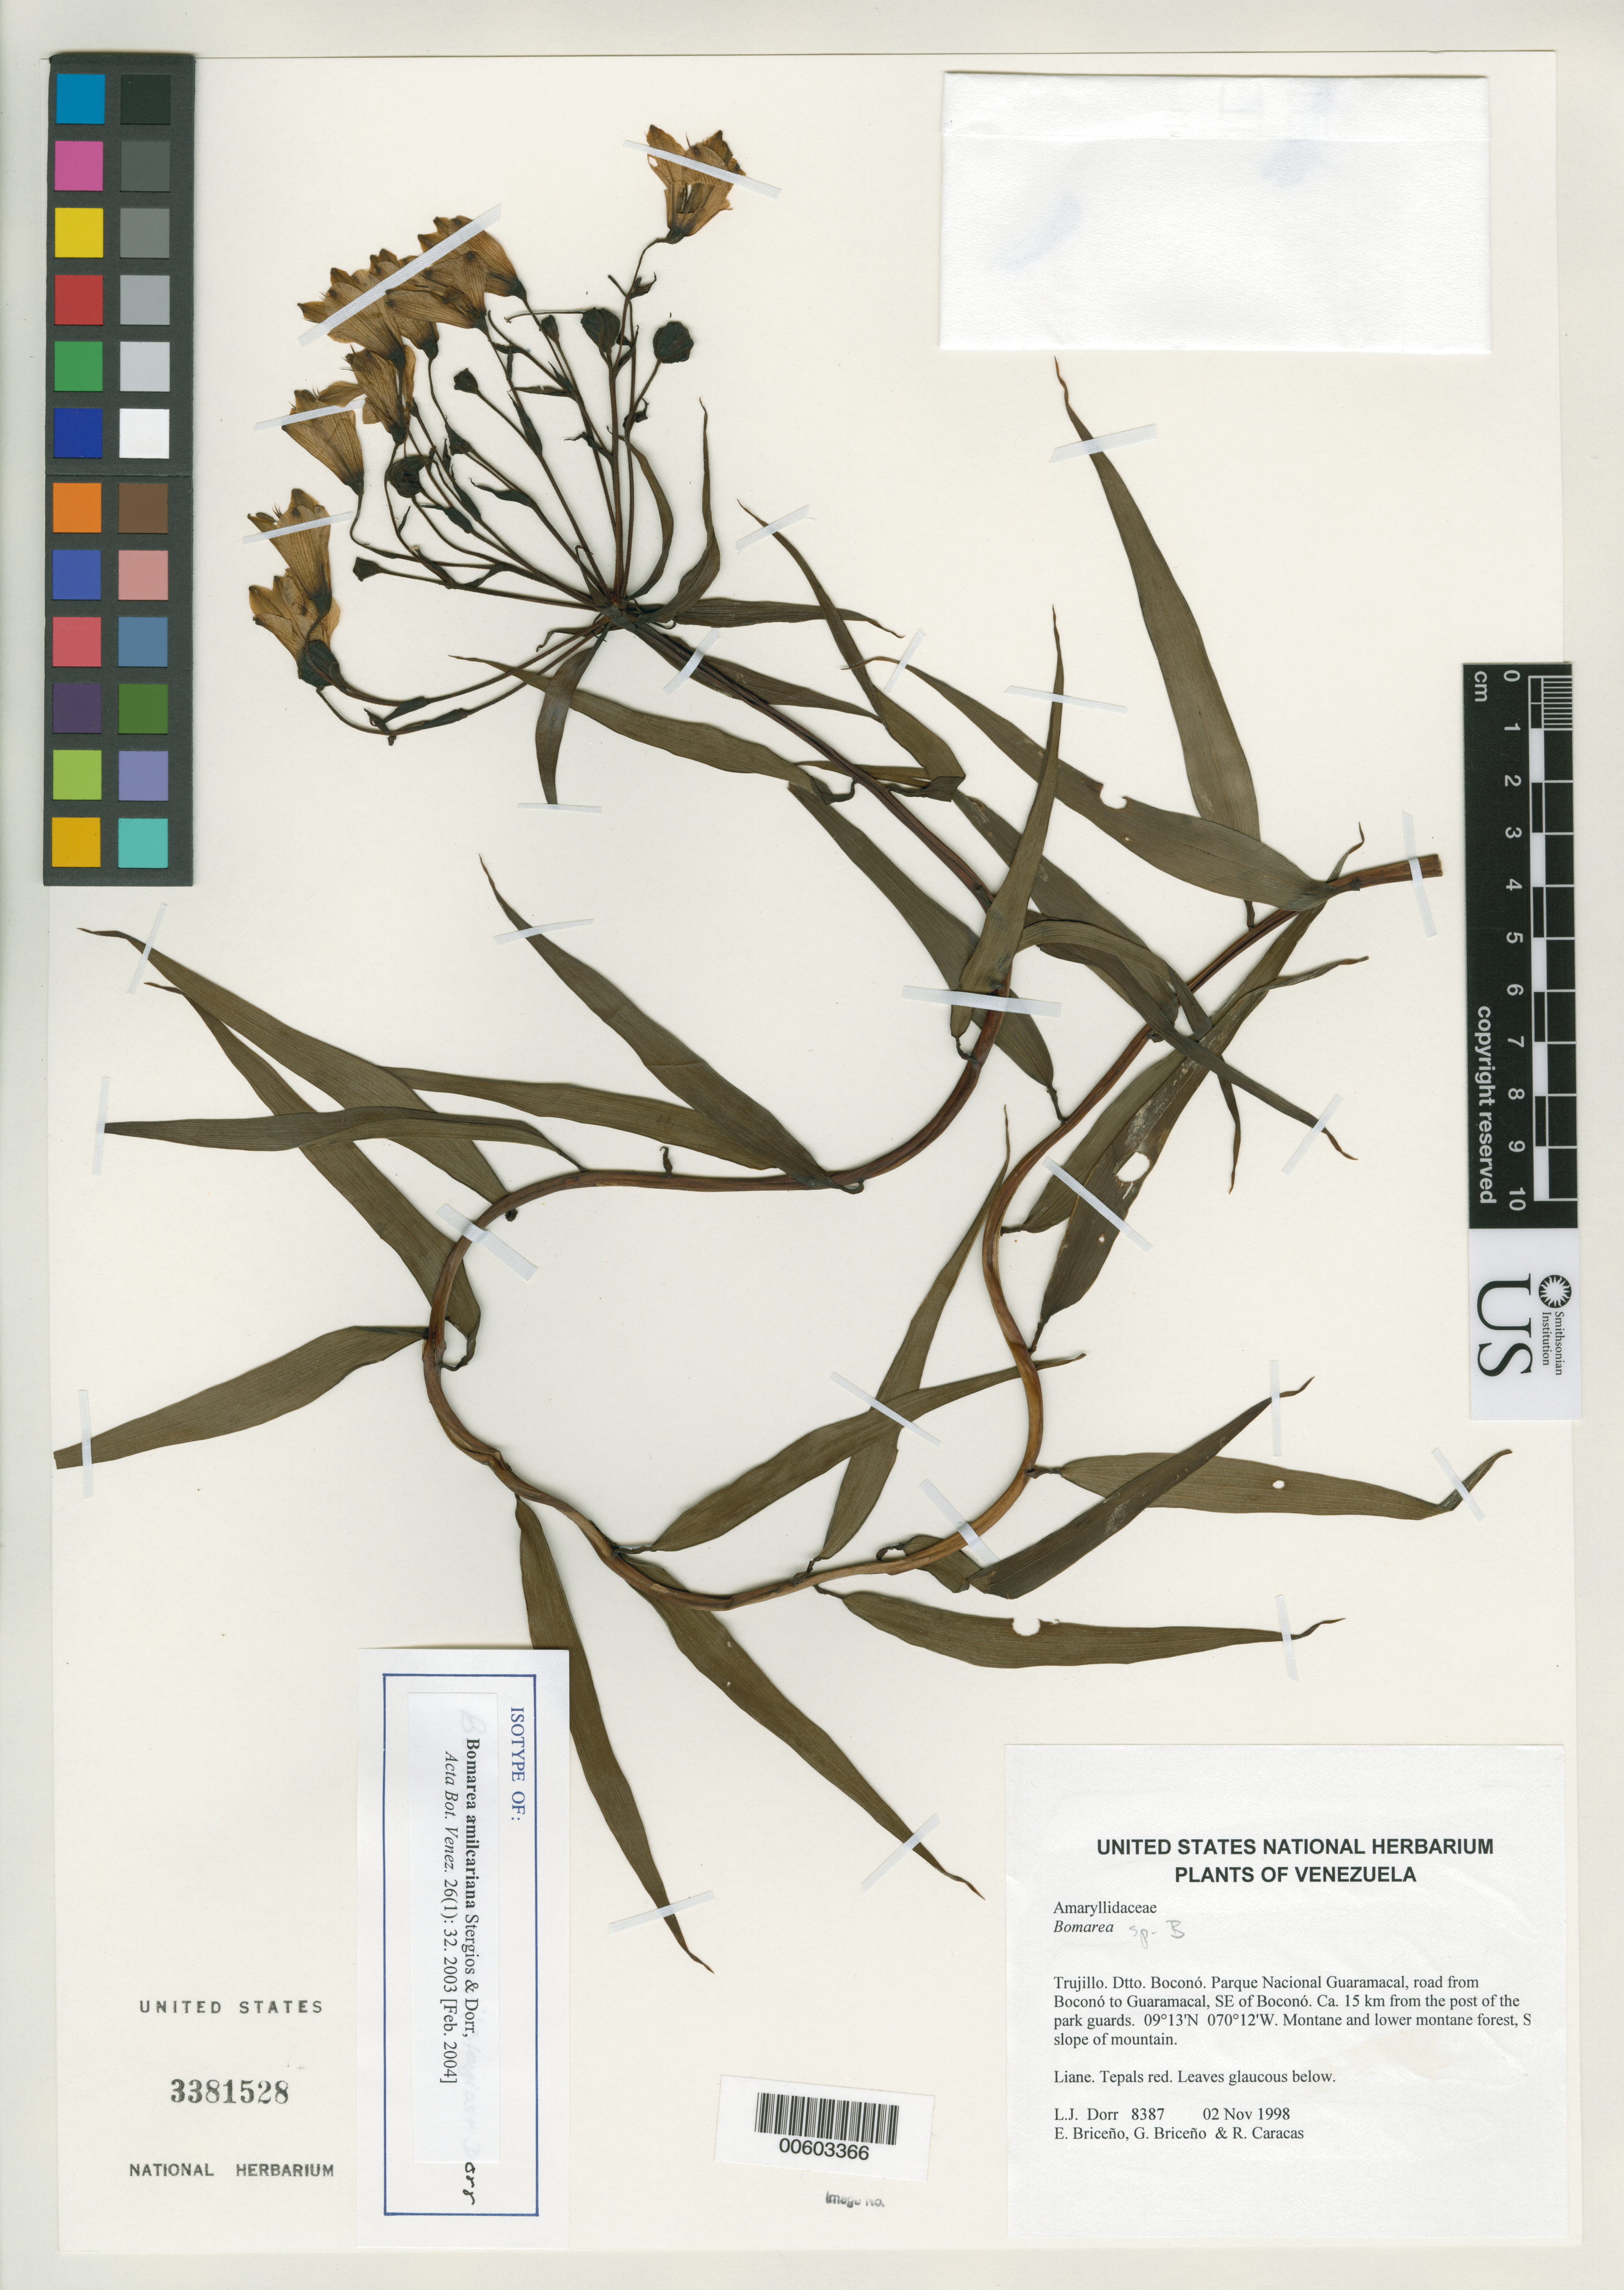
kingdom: Plantae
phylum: Tracheophyta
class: Liliopsida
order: Liliales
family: Alstroemeriaceae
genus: Bomarea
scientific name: Bomarea amilcariana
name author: Stergios & Dorr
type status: Isotype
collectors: L. J. Dorr, E. Briceño, G. Briceño & R. Caracas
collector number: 8387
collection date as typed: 02 Nov 1998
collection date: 1998-11-02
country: Venezuela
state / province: Trujillo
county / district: Boconó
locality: Parque Nacional Guaramacal, road from Boconó to Guaramacal, SE of Boconó, ca. 15 km from the post of the park guards.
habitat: Montane and lower montane forest, S slope of mountain.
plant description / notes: GB, PORT, US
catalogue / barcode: US 3381528